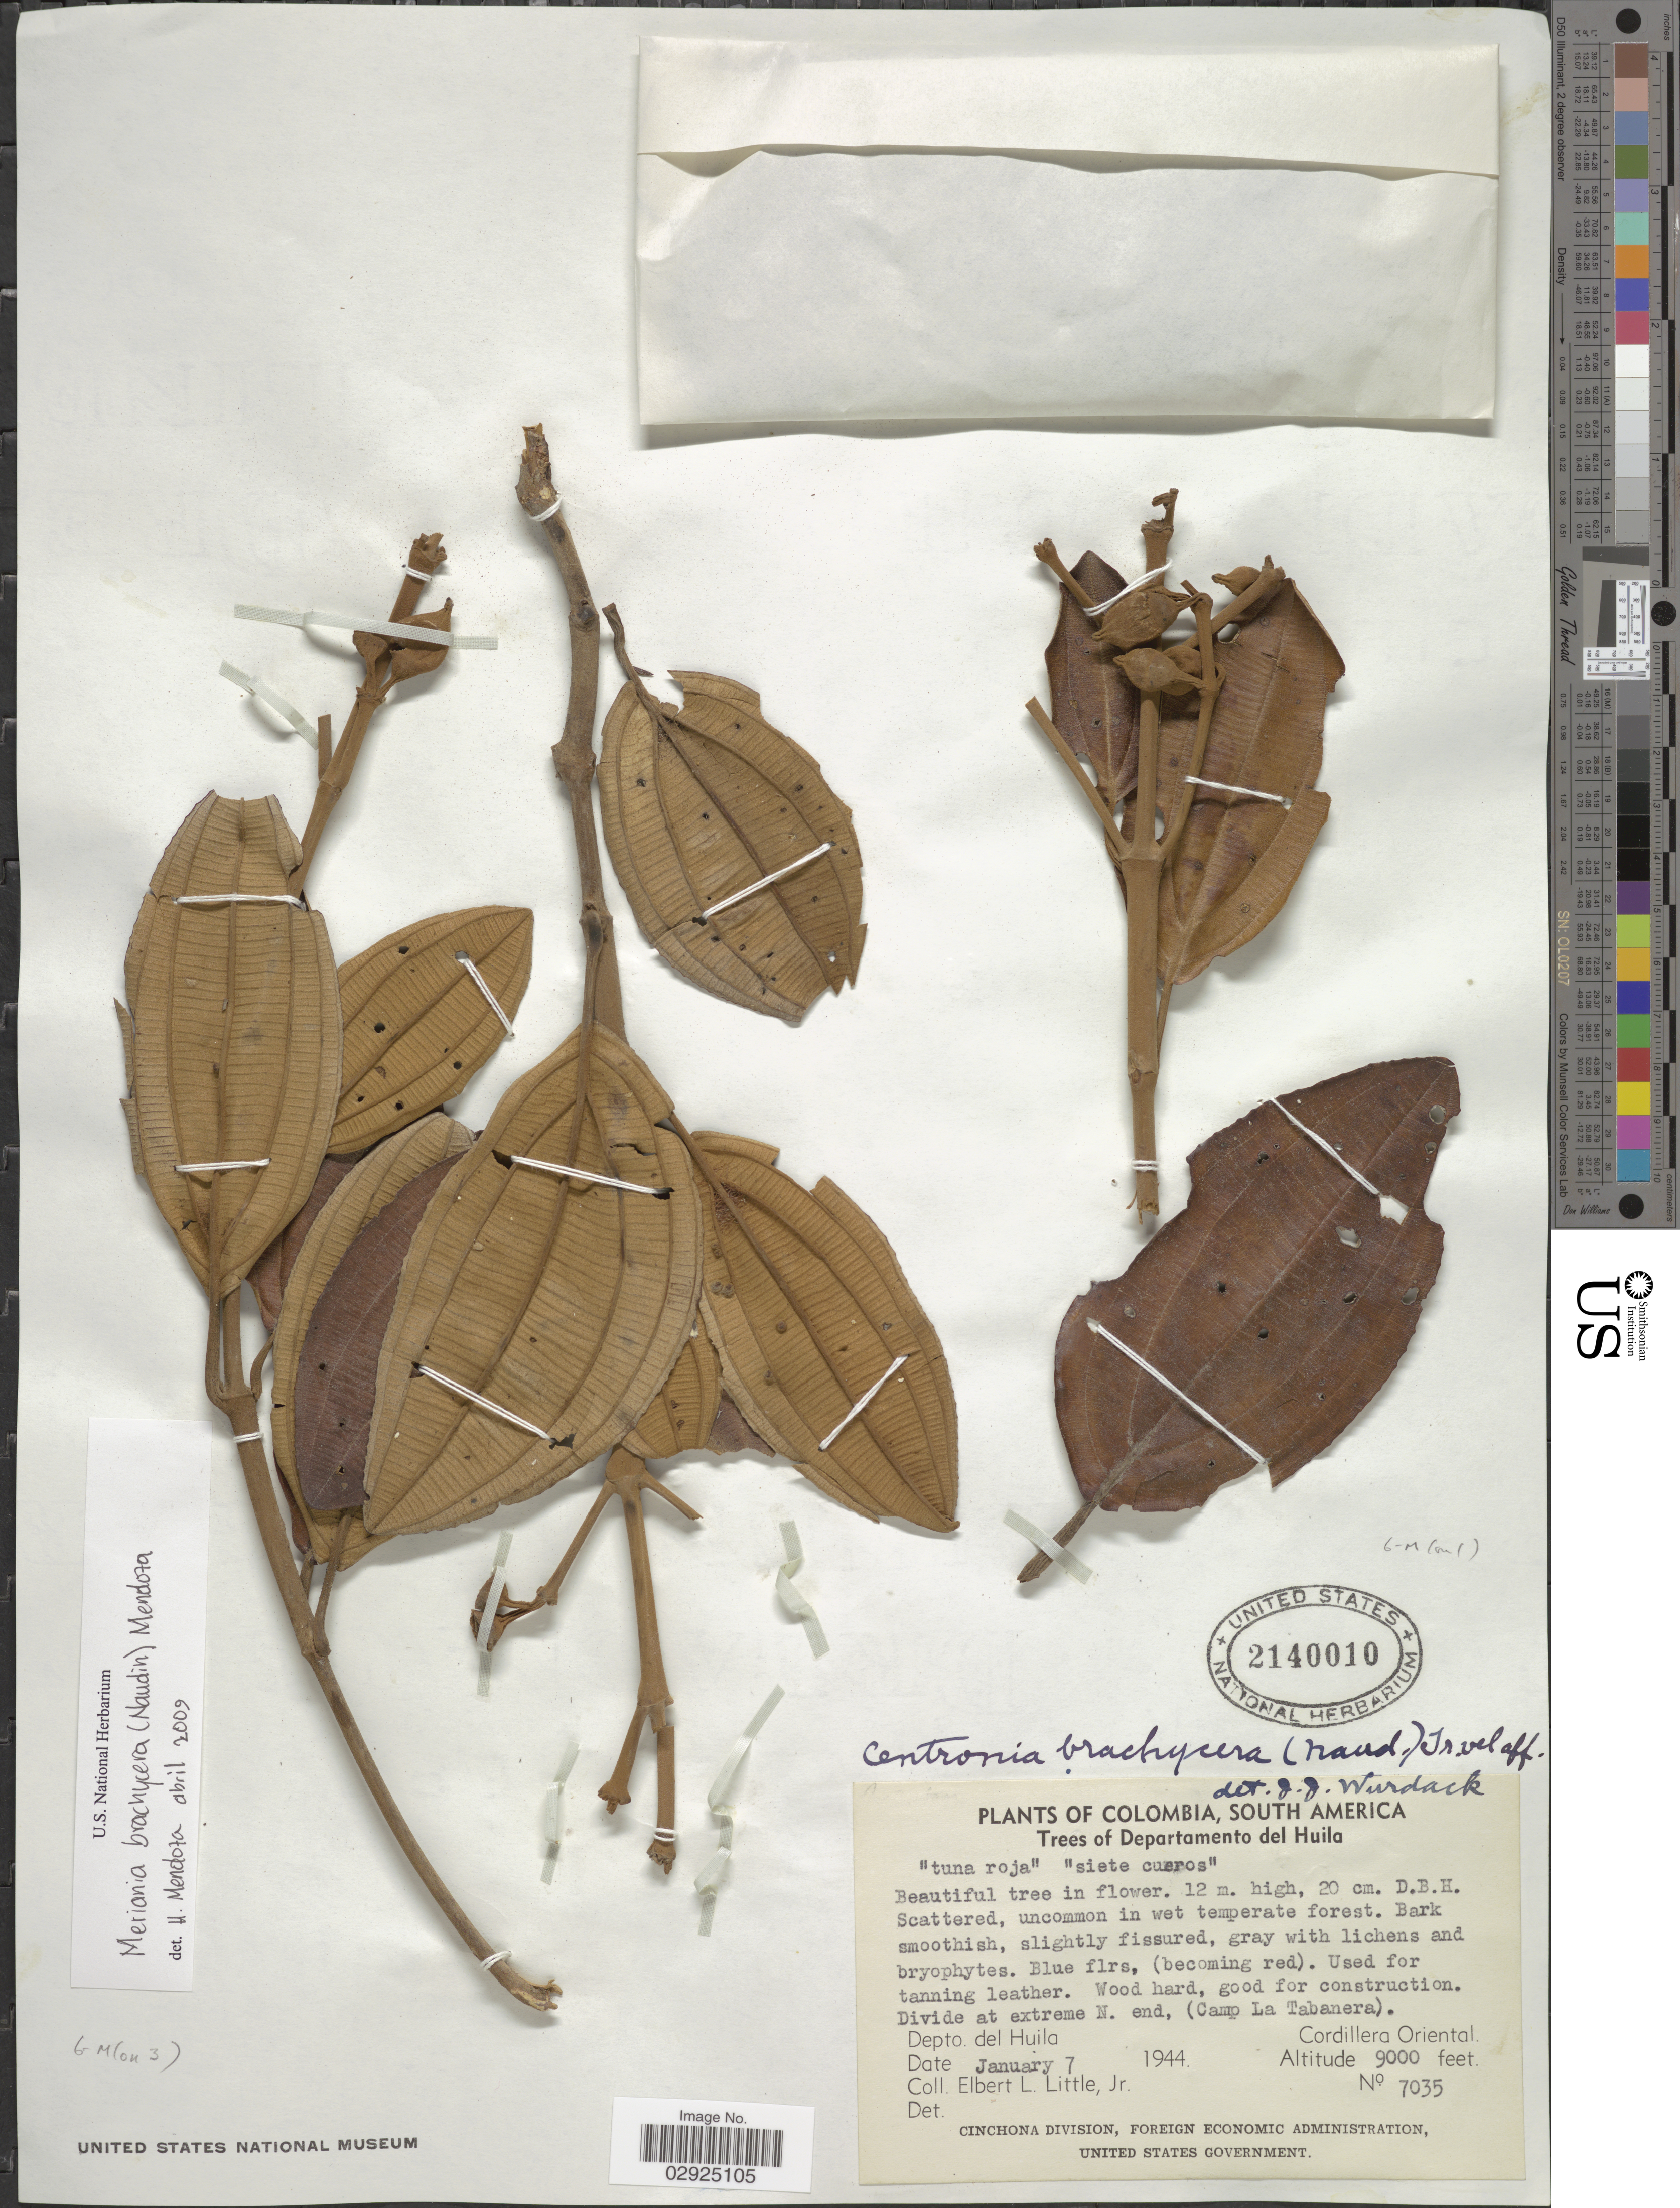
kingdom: Plantae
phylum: Tracheophyta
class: Magnoliopsida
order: Myrtales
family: Melastomataceae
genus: Meriania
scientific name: Meriania brachycera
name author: (Naudin) Humberto Mend. & Fern. Alonso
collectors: E. L. Little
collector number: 7035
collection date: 1944-01-07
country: Colombia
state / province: Huila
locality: Divide at extreme N. end, (Camp La Tabanera). Depto. del Huila. Cordillera Oriental.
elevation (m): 2743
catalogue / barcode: US 2140010